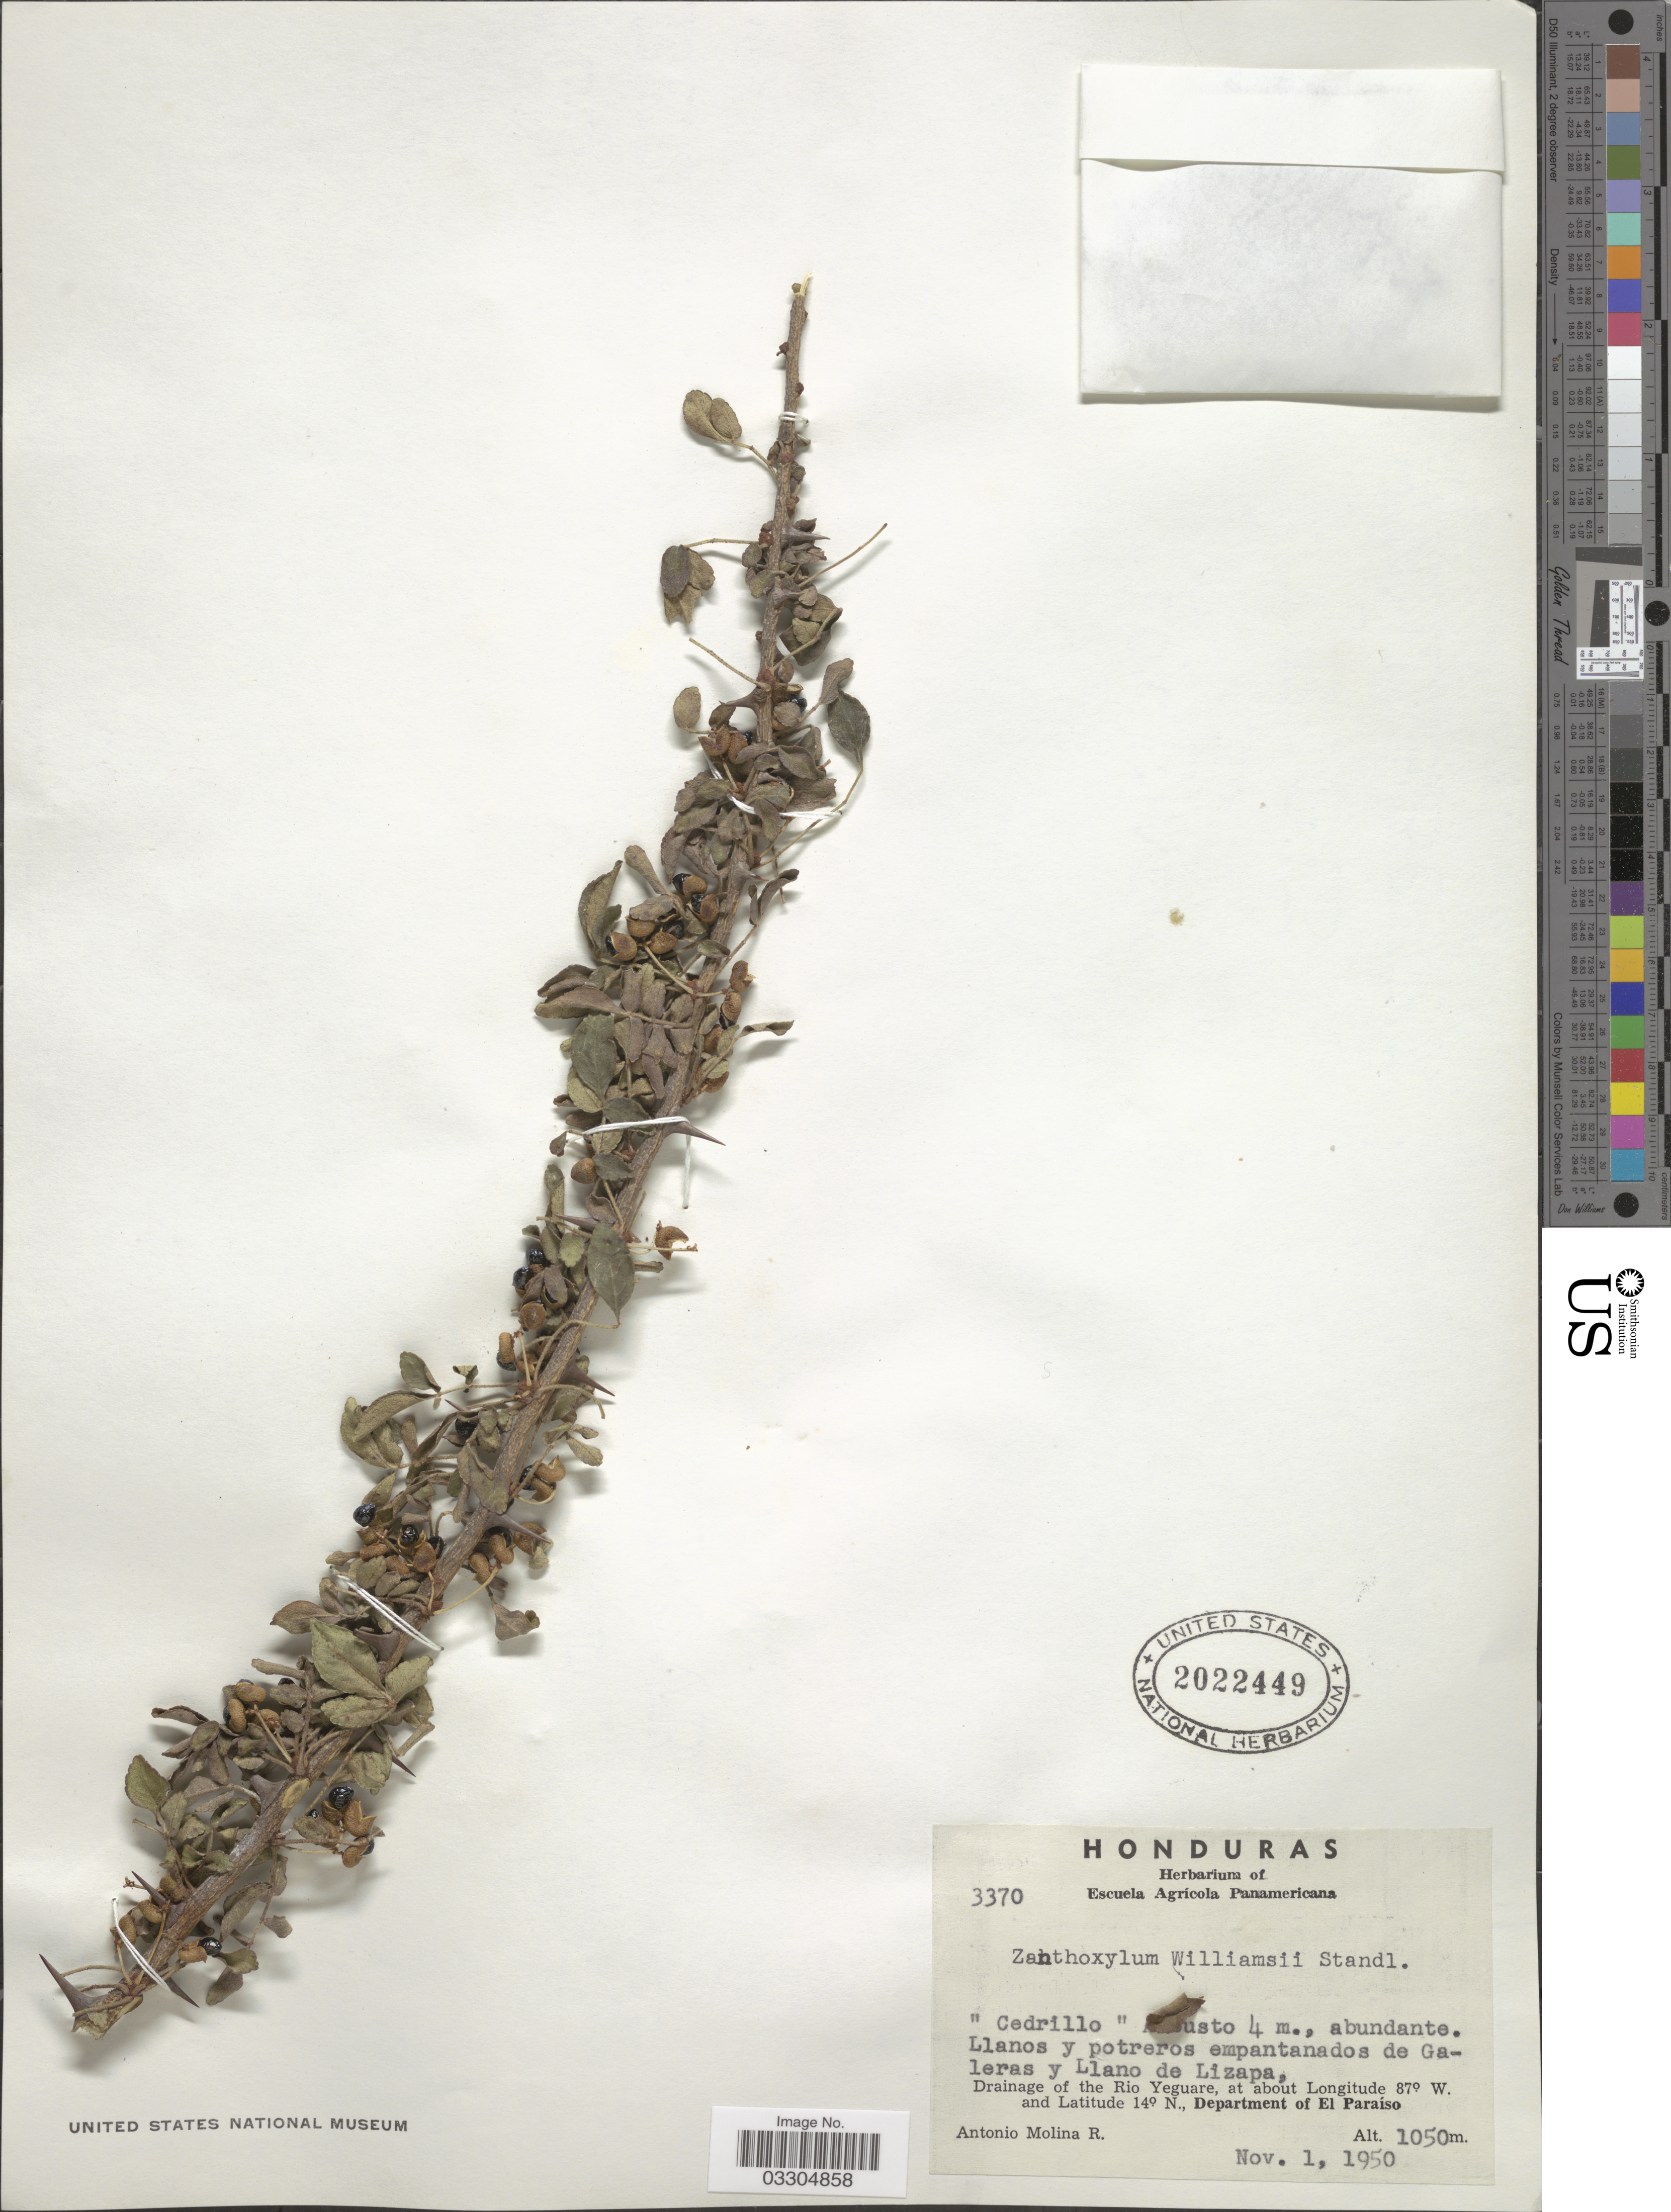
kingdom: Plantae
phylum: Tracheophyta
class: Magnoliopsida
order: Sapindales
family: Rutaceae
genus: Zanthoxylum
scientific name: Zanthoxylum williamsii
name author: Standl.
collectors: A. Molina R.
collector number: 3370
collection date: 1950-11-01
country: Honduras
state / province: El Paraíso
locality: Llanos y potreros empantanados de Galeras y Llano de Lizapa. Drainage of the Rio Yeguare, Department of El Paraíso.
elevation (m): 1050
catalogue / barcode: US 2022449